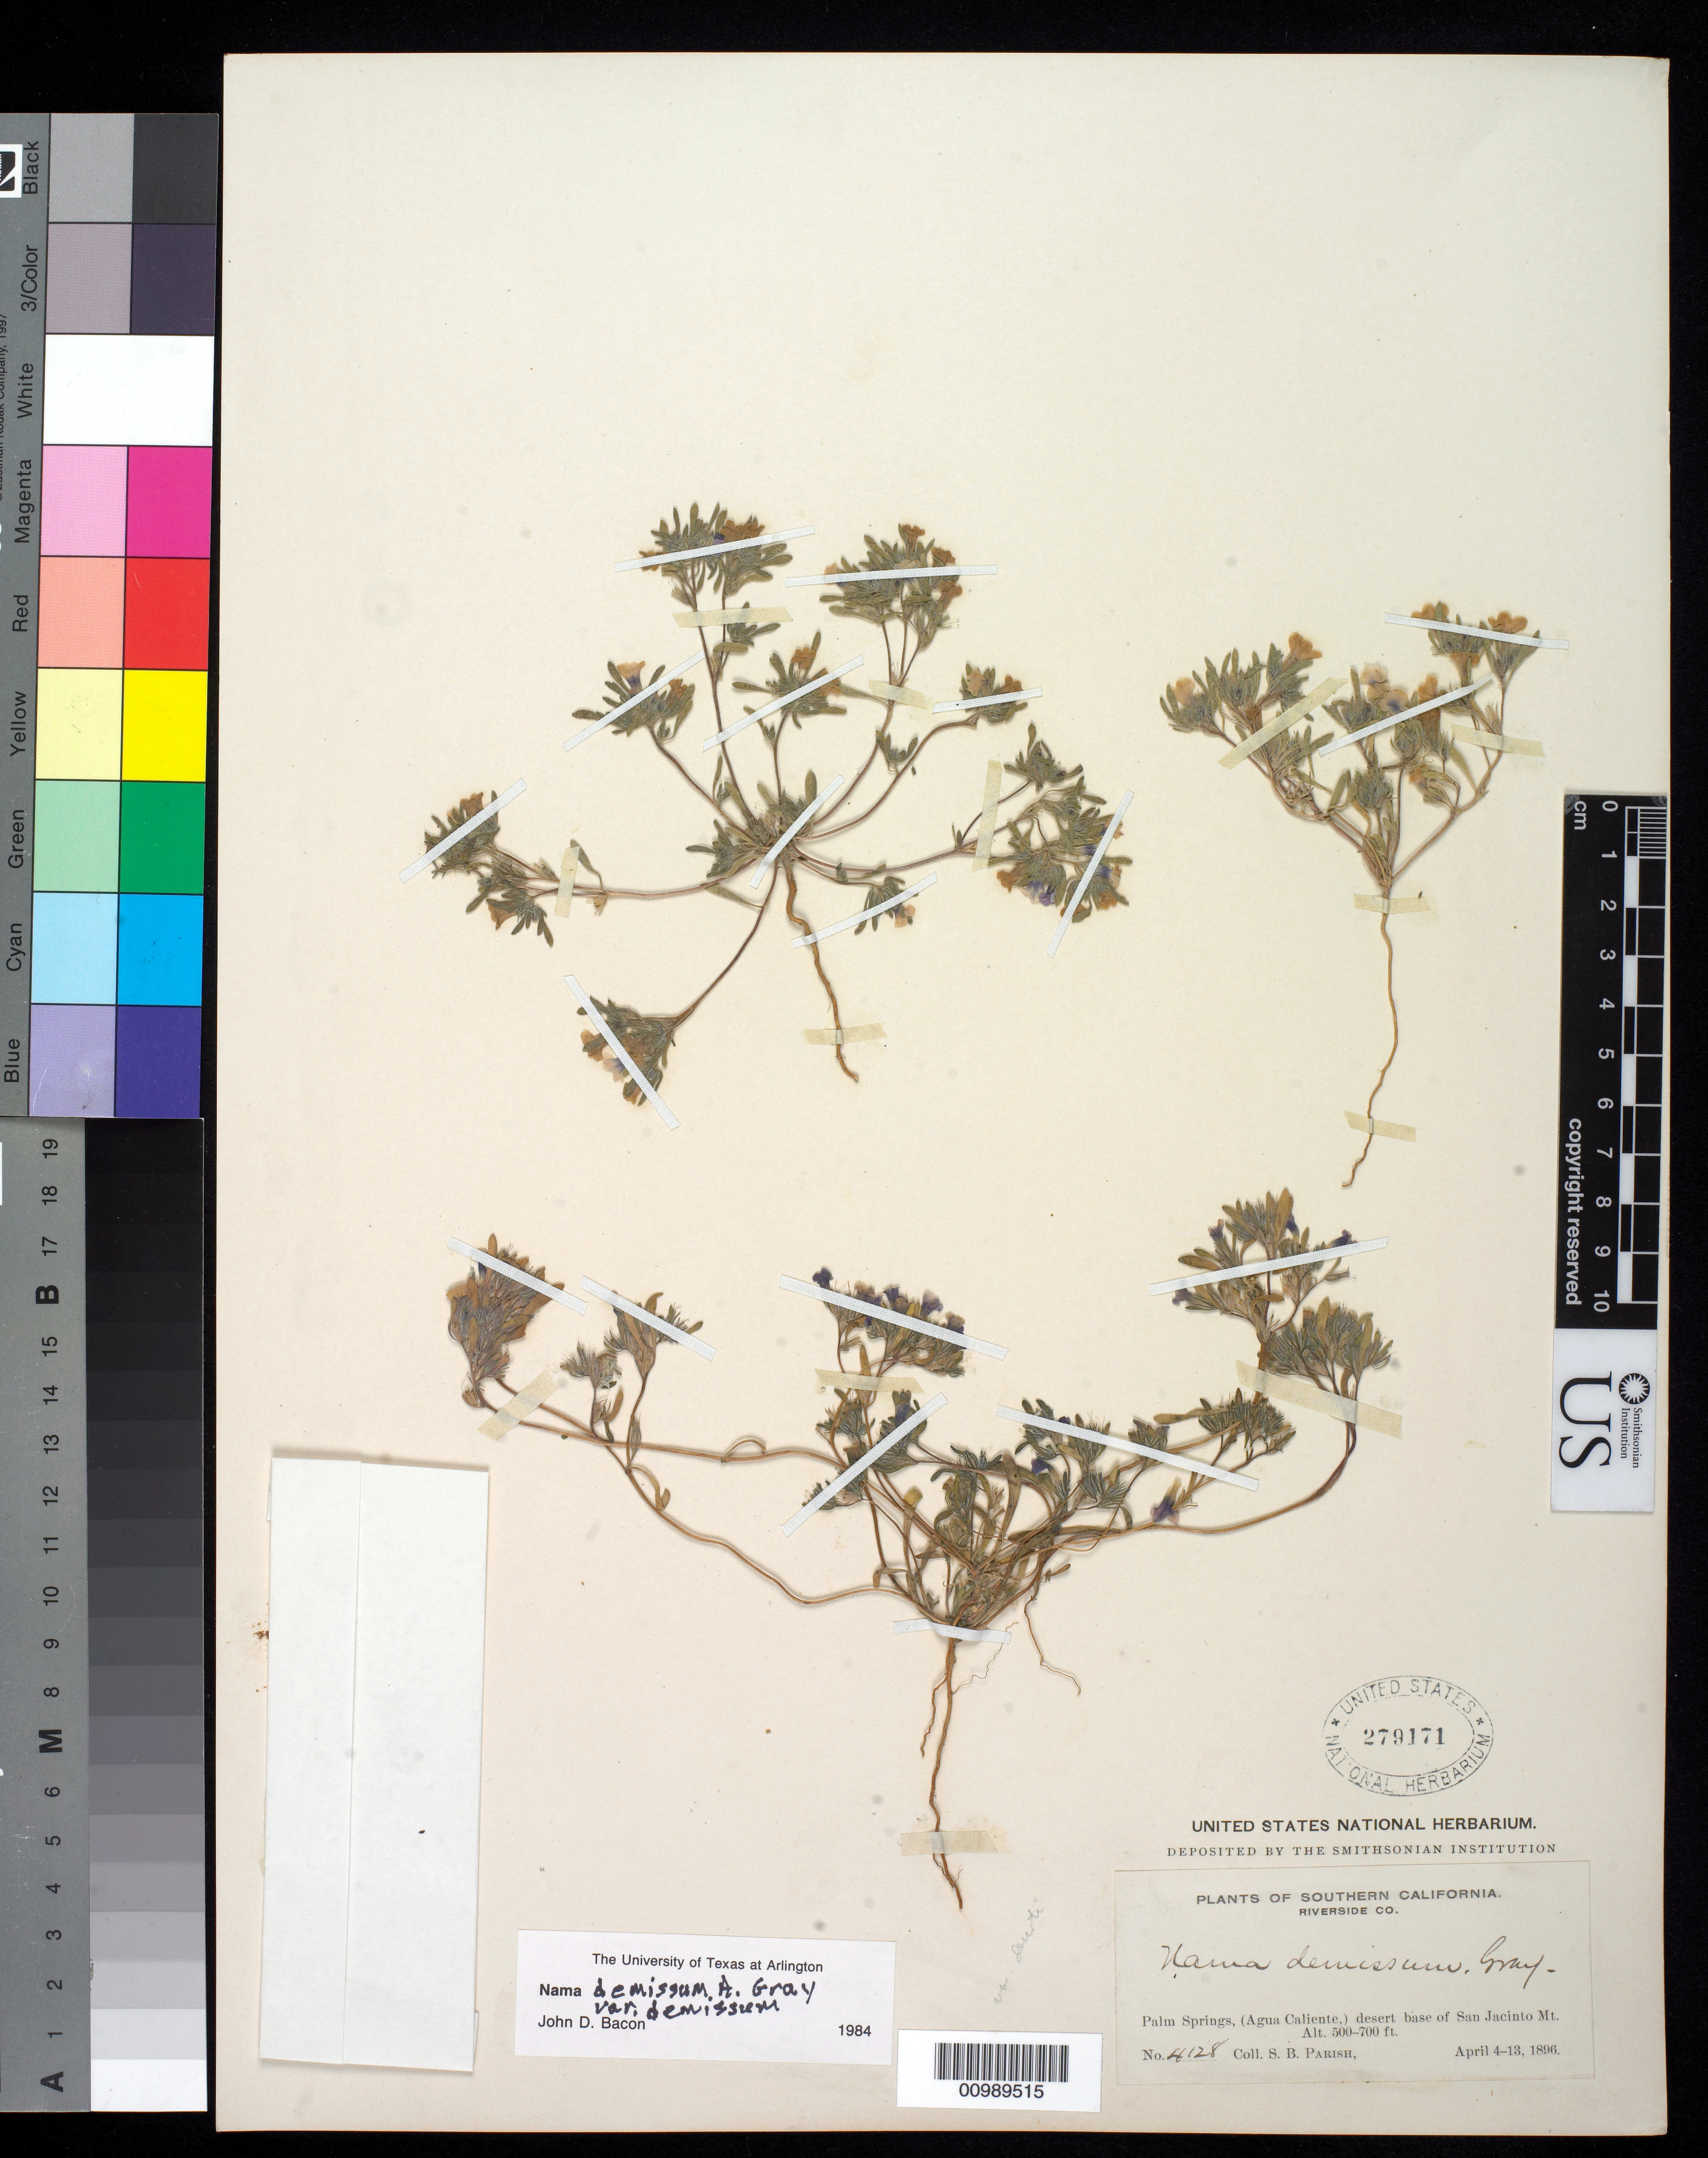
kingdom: Plantae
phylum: Tracheophyta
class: Magnoliopsida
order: Boraginales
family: Namaceae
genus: Nama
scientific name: Nama demissum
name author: A. Gray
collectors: S. B. Parish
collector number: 4128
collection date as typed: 04 Apr 1896 to 13 Apr 1896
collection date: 1896-04-04/1896-04-13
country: United States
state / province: California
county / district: Riverside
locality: Palm Springs (Aqua Caliente) desert base of San Jacinto Mt.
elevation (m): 152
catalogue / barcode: US 279171